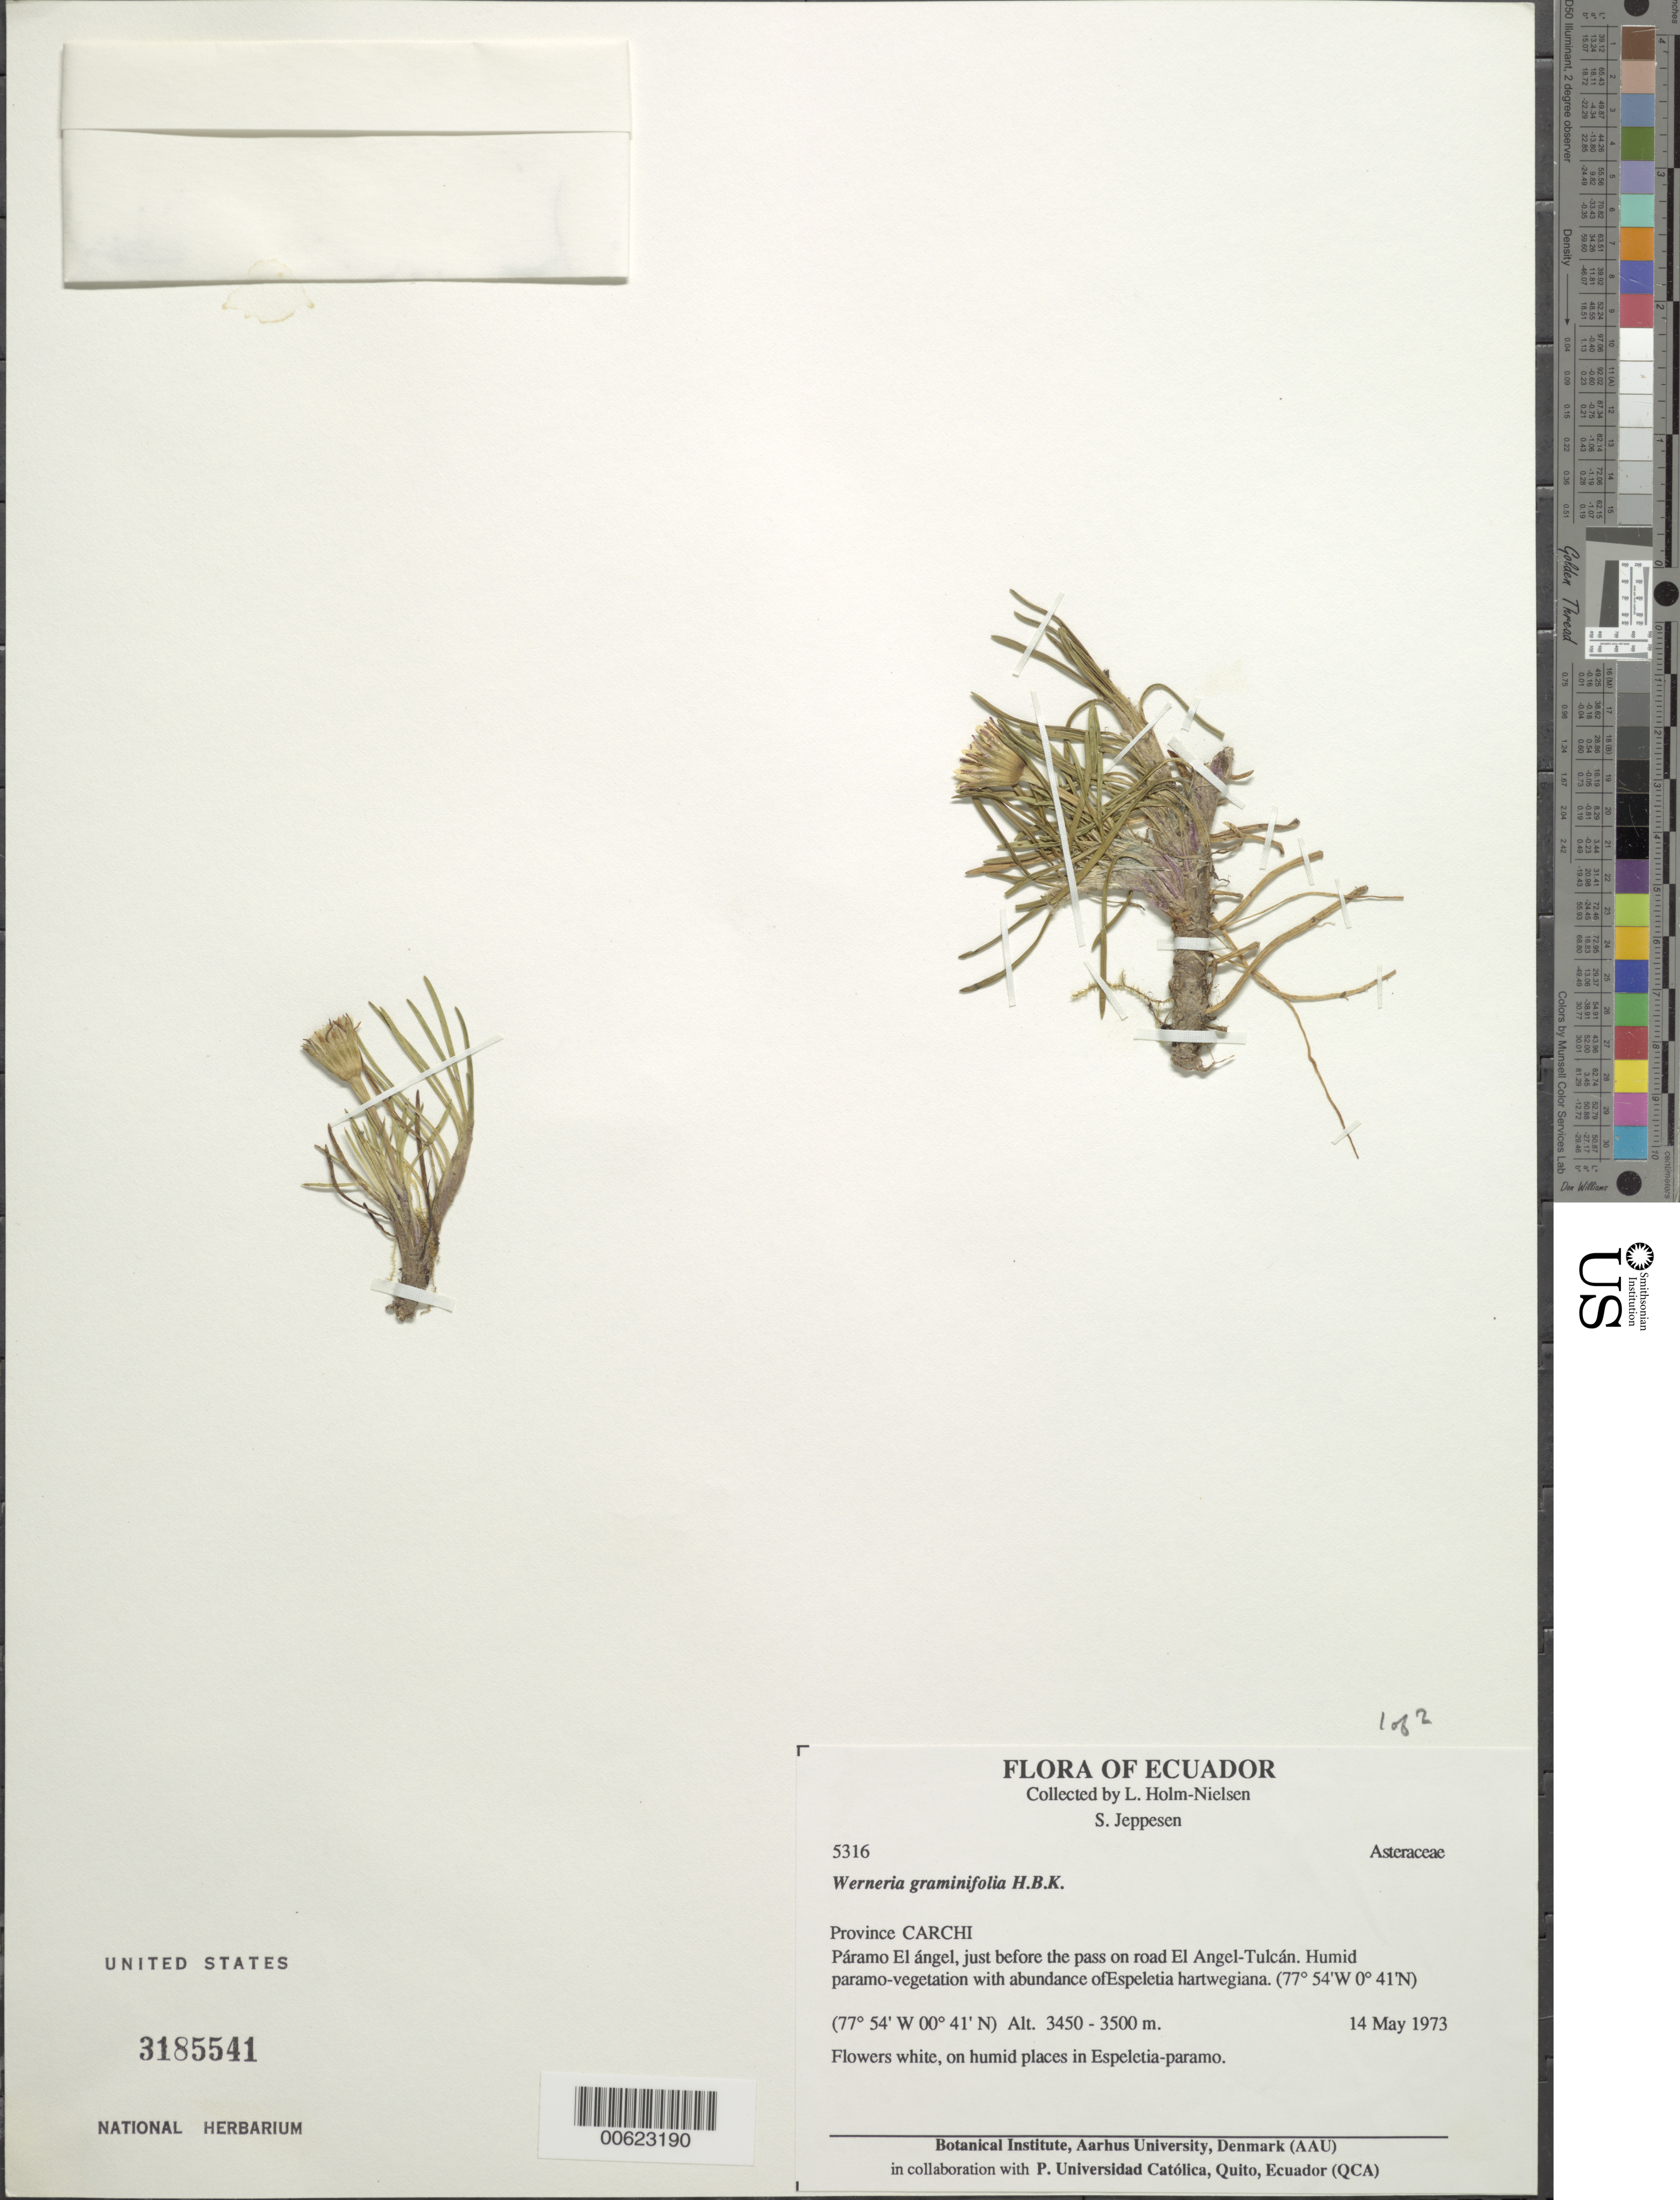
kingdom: Plantae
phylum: Tracheophyta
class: Magnoliopsida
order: Asterales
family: Asteraceae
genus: Werneria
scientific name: Werneria pygmaea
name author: Gillies ex Hook. & Arn.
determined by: Calvo, Joel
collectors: L. J. Dorr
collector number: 5316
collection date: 1973-05-14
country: Ecuador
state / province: Carchi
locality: Páramo El Angel, just before the pass on road El Angel-Tulcán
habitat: Humid places in Espeletia paramo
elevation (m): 3475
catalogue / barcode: US 3185541